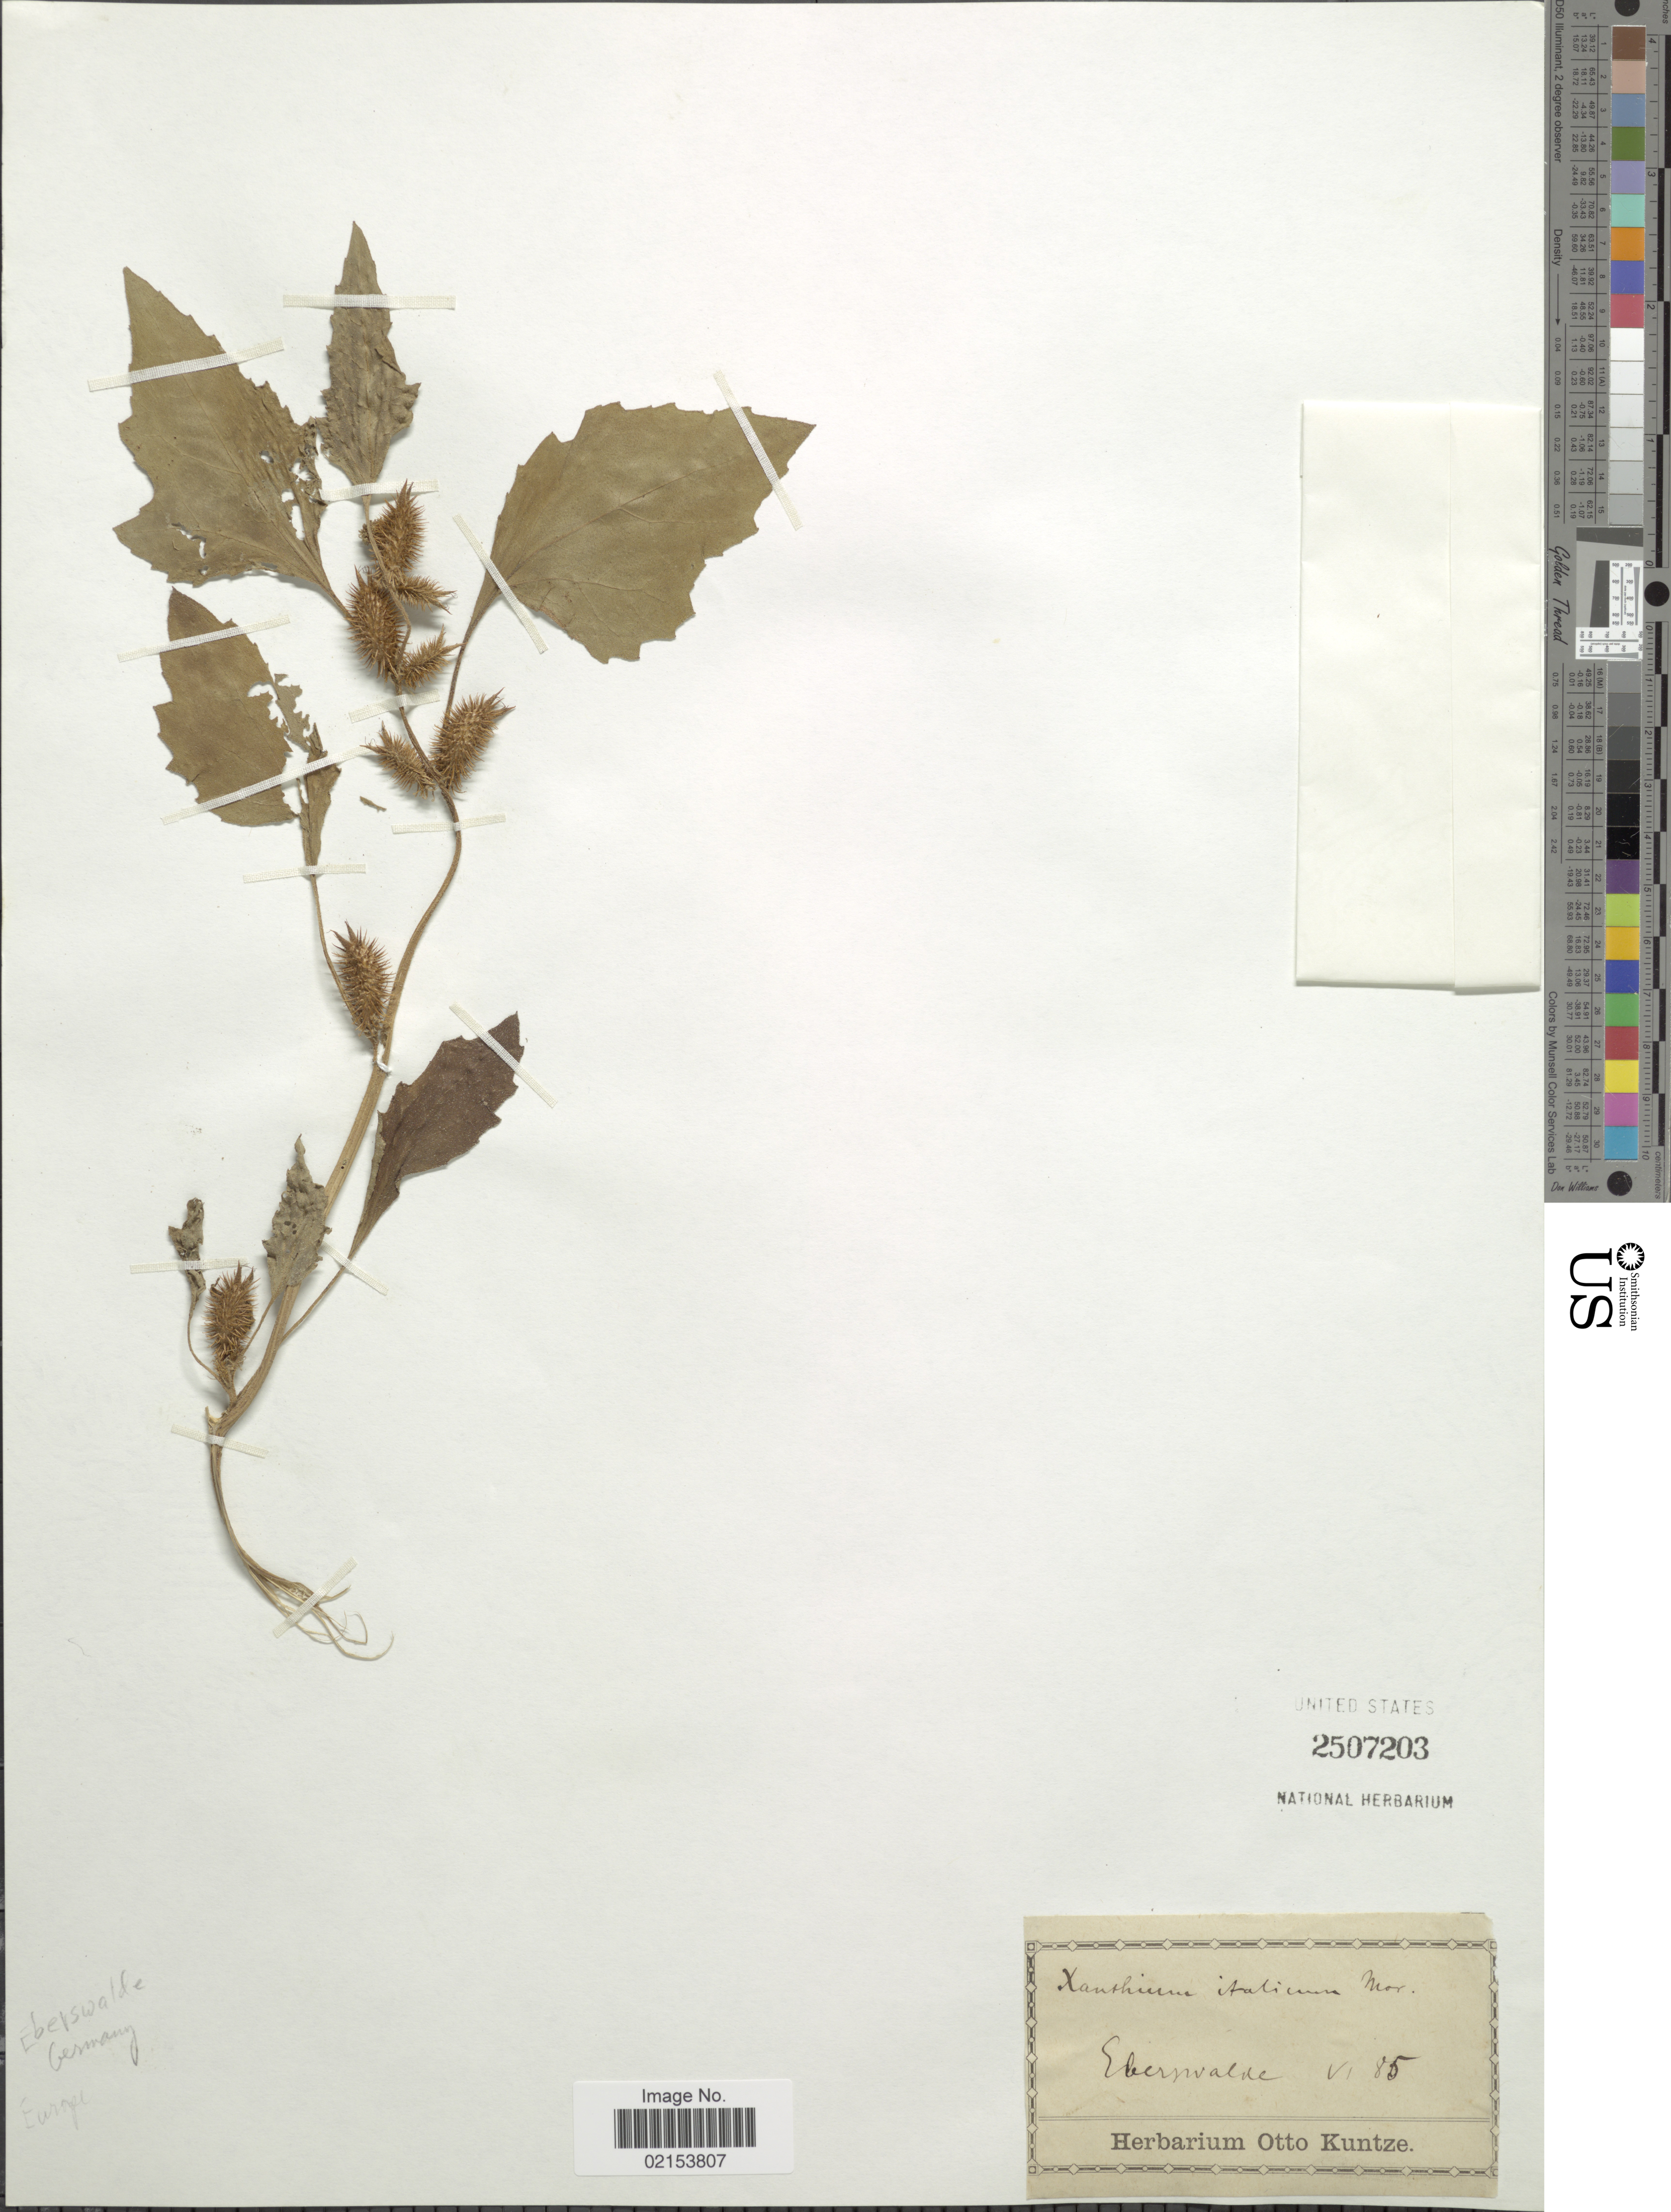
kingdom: Plantae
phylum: Tracheophyta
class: Magnoliopsida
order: Asterales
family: Asteraceae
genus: Xanthium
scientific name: Xanthium orientale subsp. italicum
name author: (Moretti) Greuter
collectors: ex herb. Otto Kuntze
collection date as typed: Transcribed d/m/y: /6/85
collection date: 1885-06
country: Germany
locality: Ebernvalde [interpreted]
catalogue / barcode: US 2507203